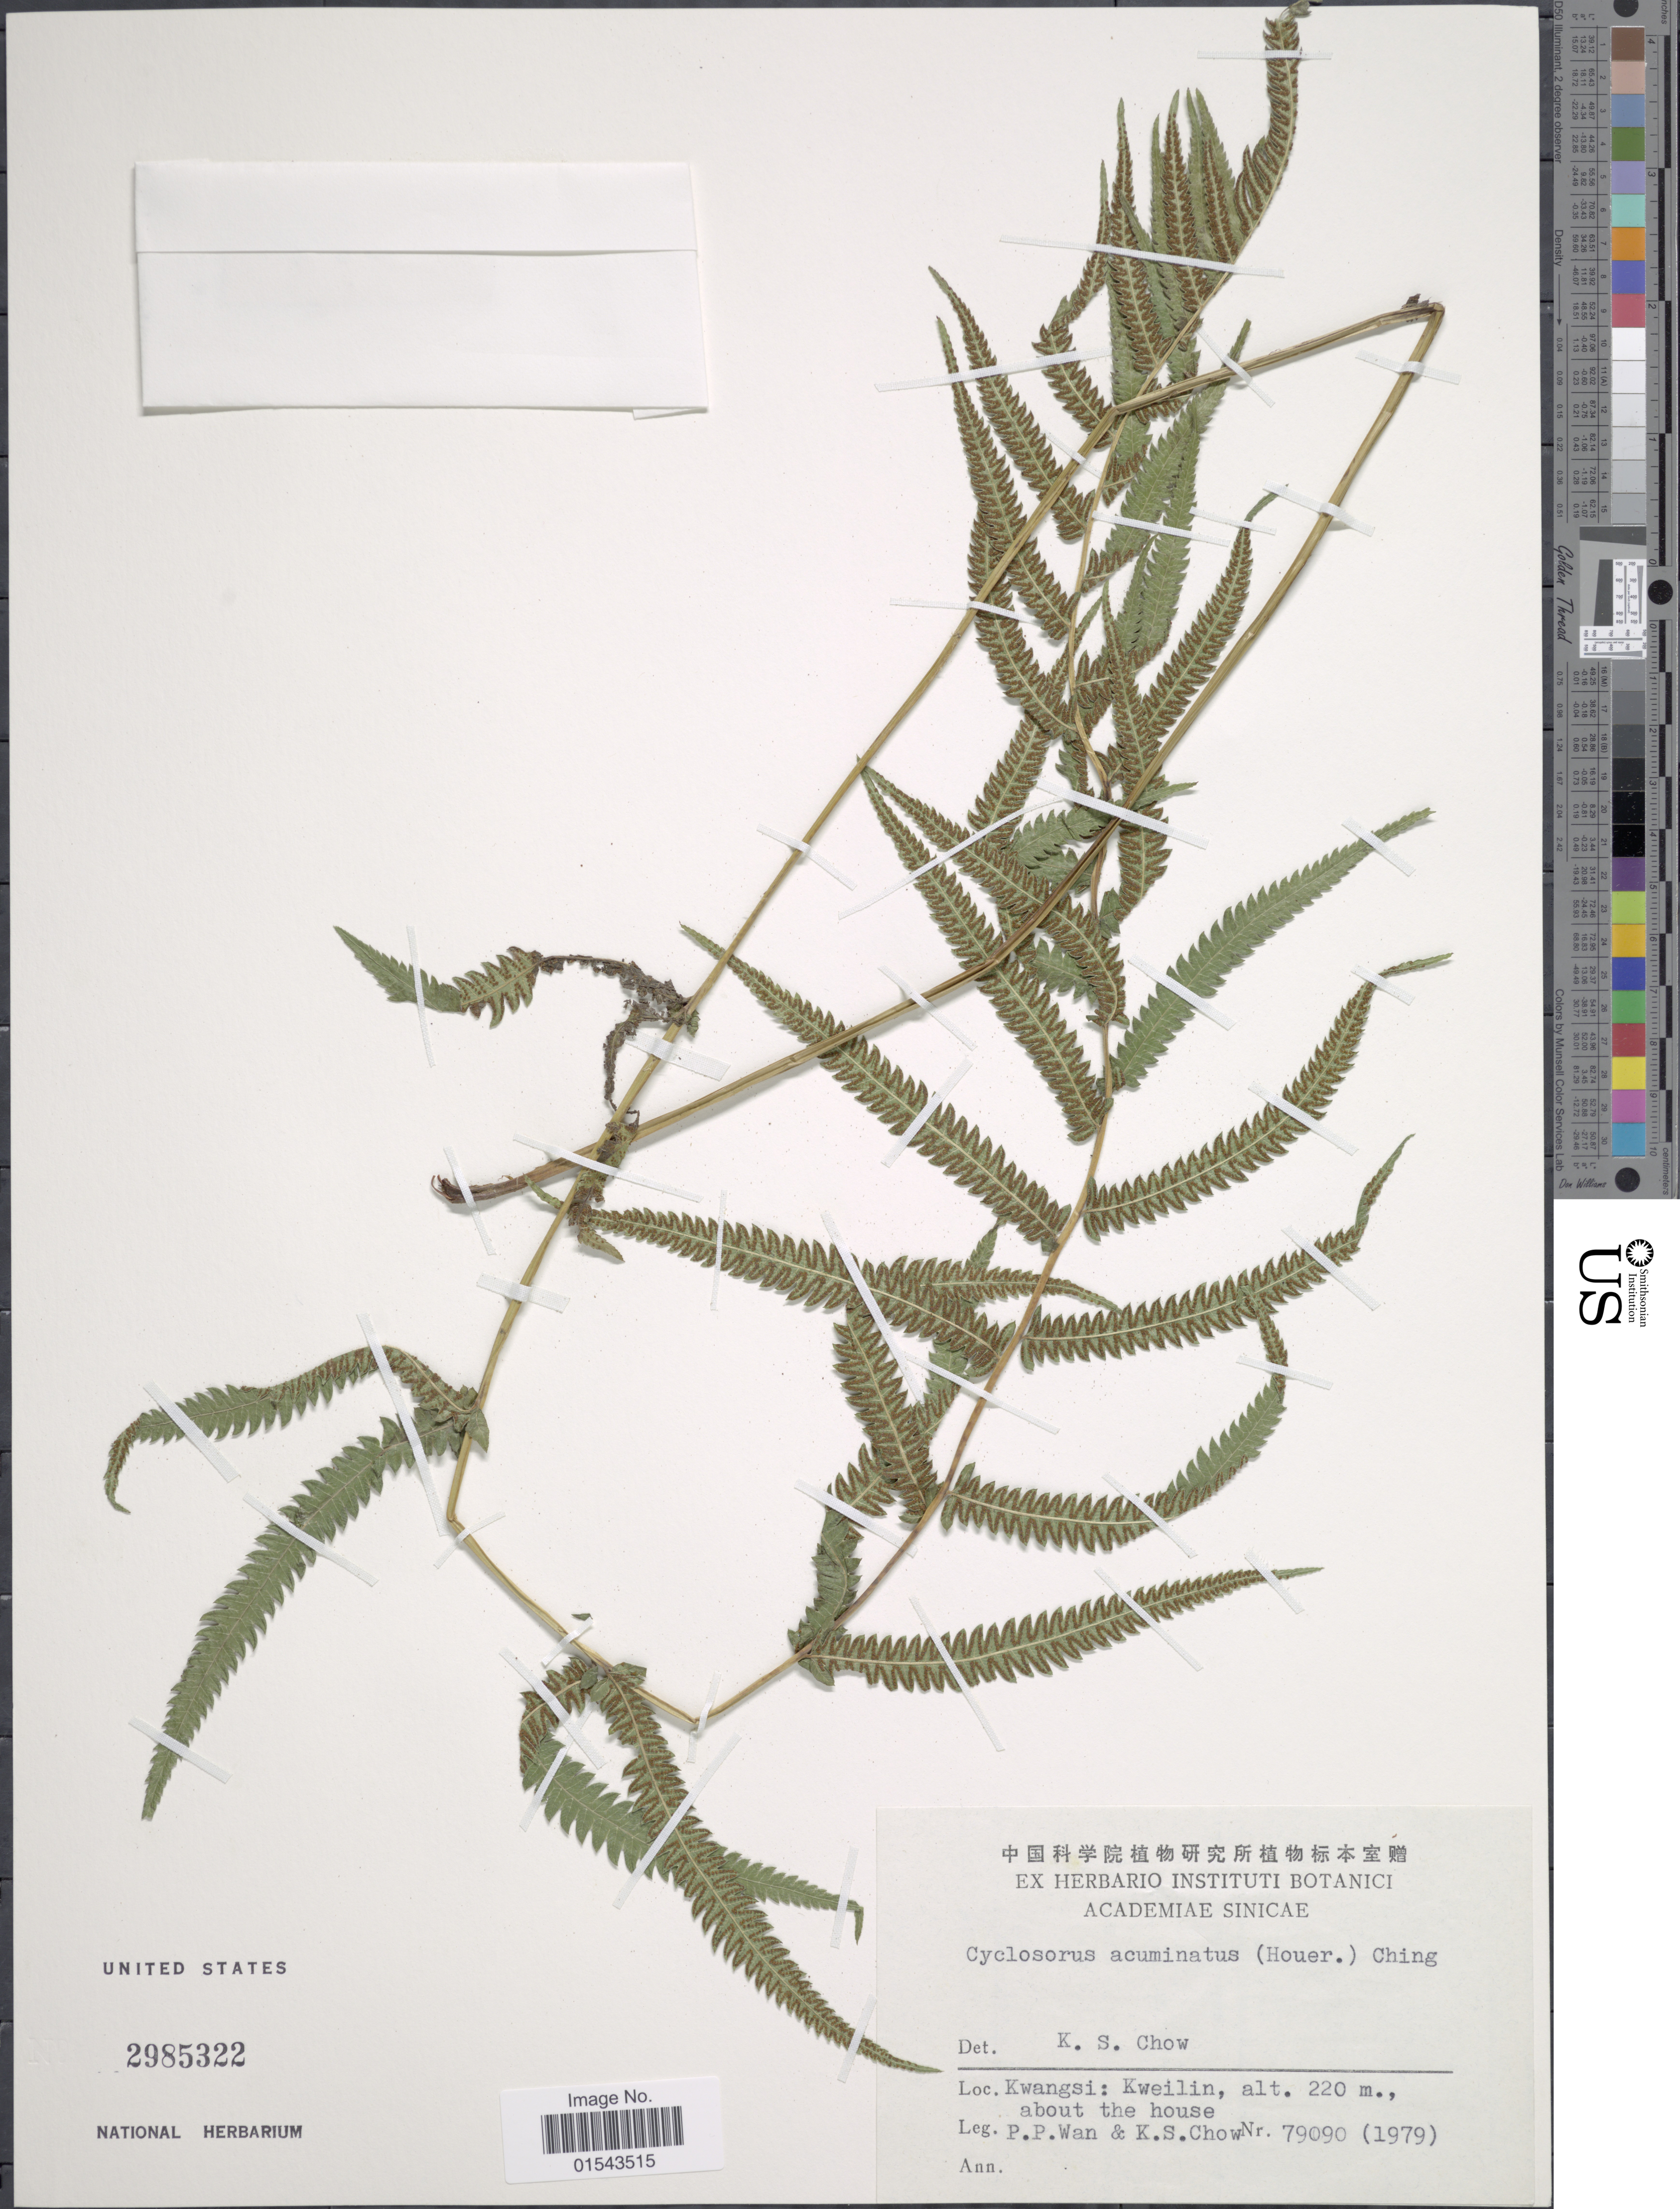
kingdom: Plantae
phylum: Tracheophyta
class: Polypodiopsida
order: Polypodiales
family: Thelypteridaceae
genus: Christella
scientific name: Christella acuminata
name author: (Houtt.) H. Lév.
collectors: P. Wan & K. S. Chow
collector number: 79090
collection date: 1979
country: China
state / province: Guangxi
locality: Kwangsi: Kweilin, about the house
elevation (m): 220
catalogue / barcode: US 2985322